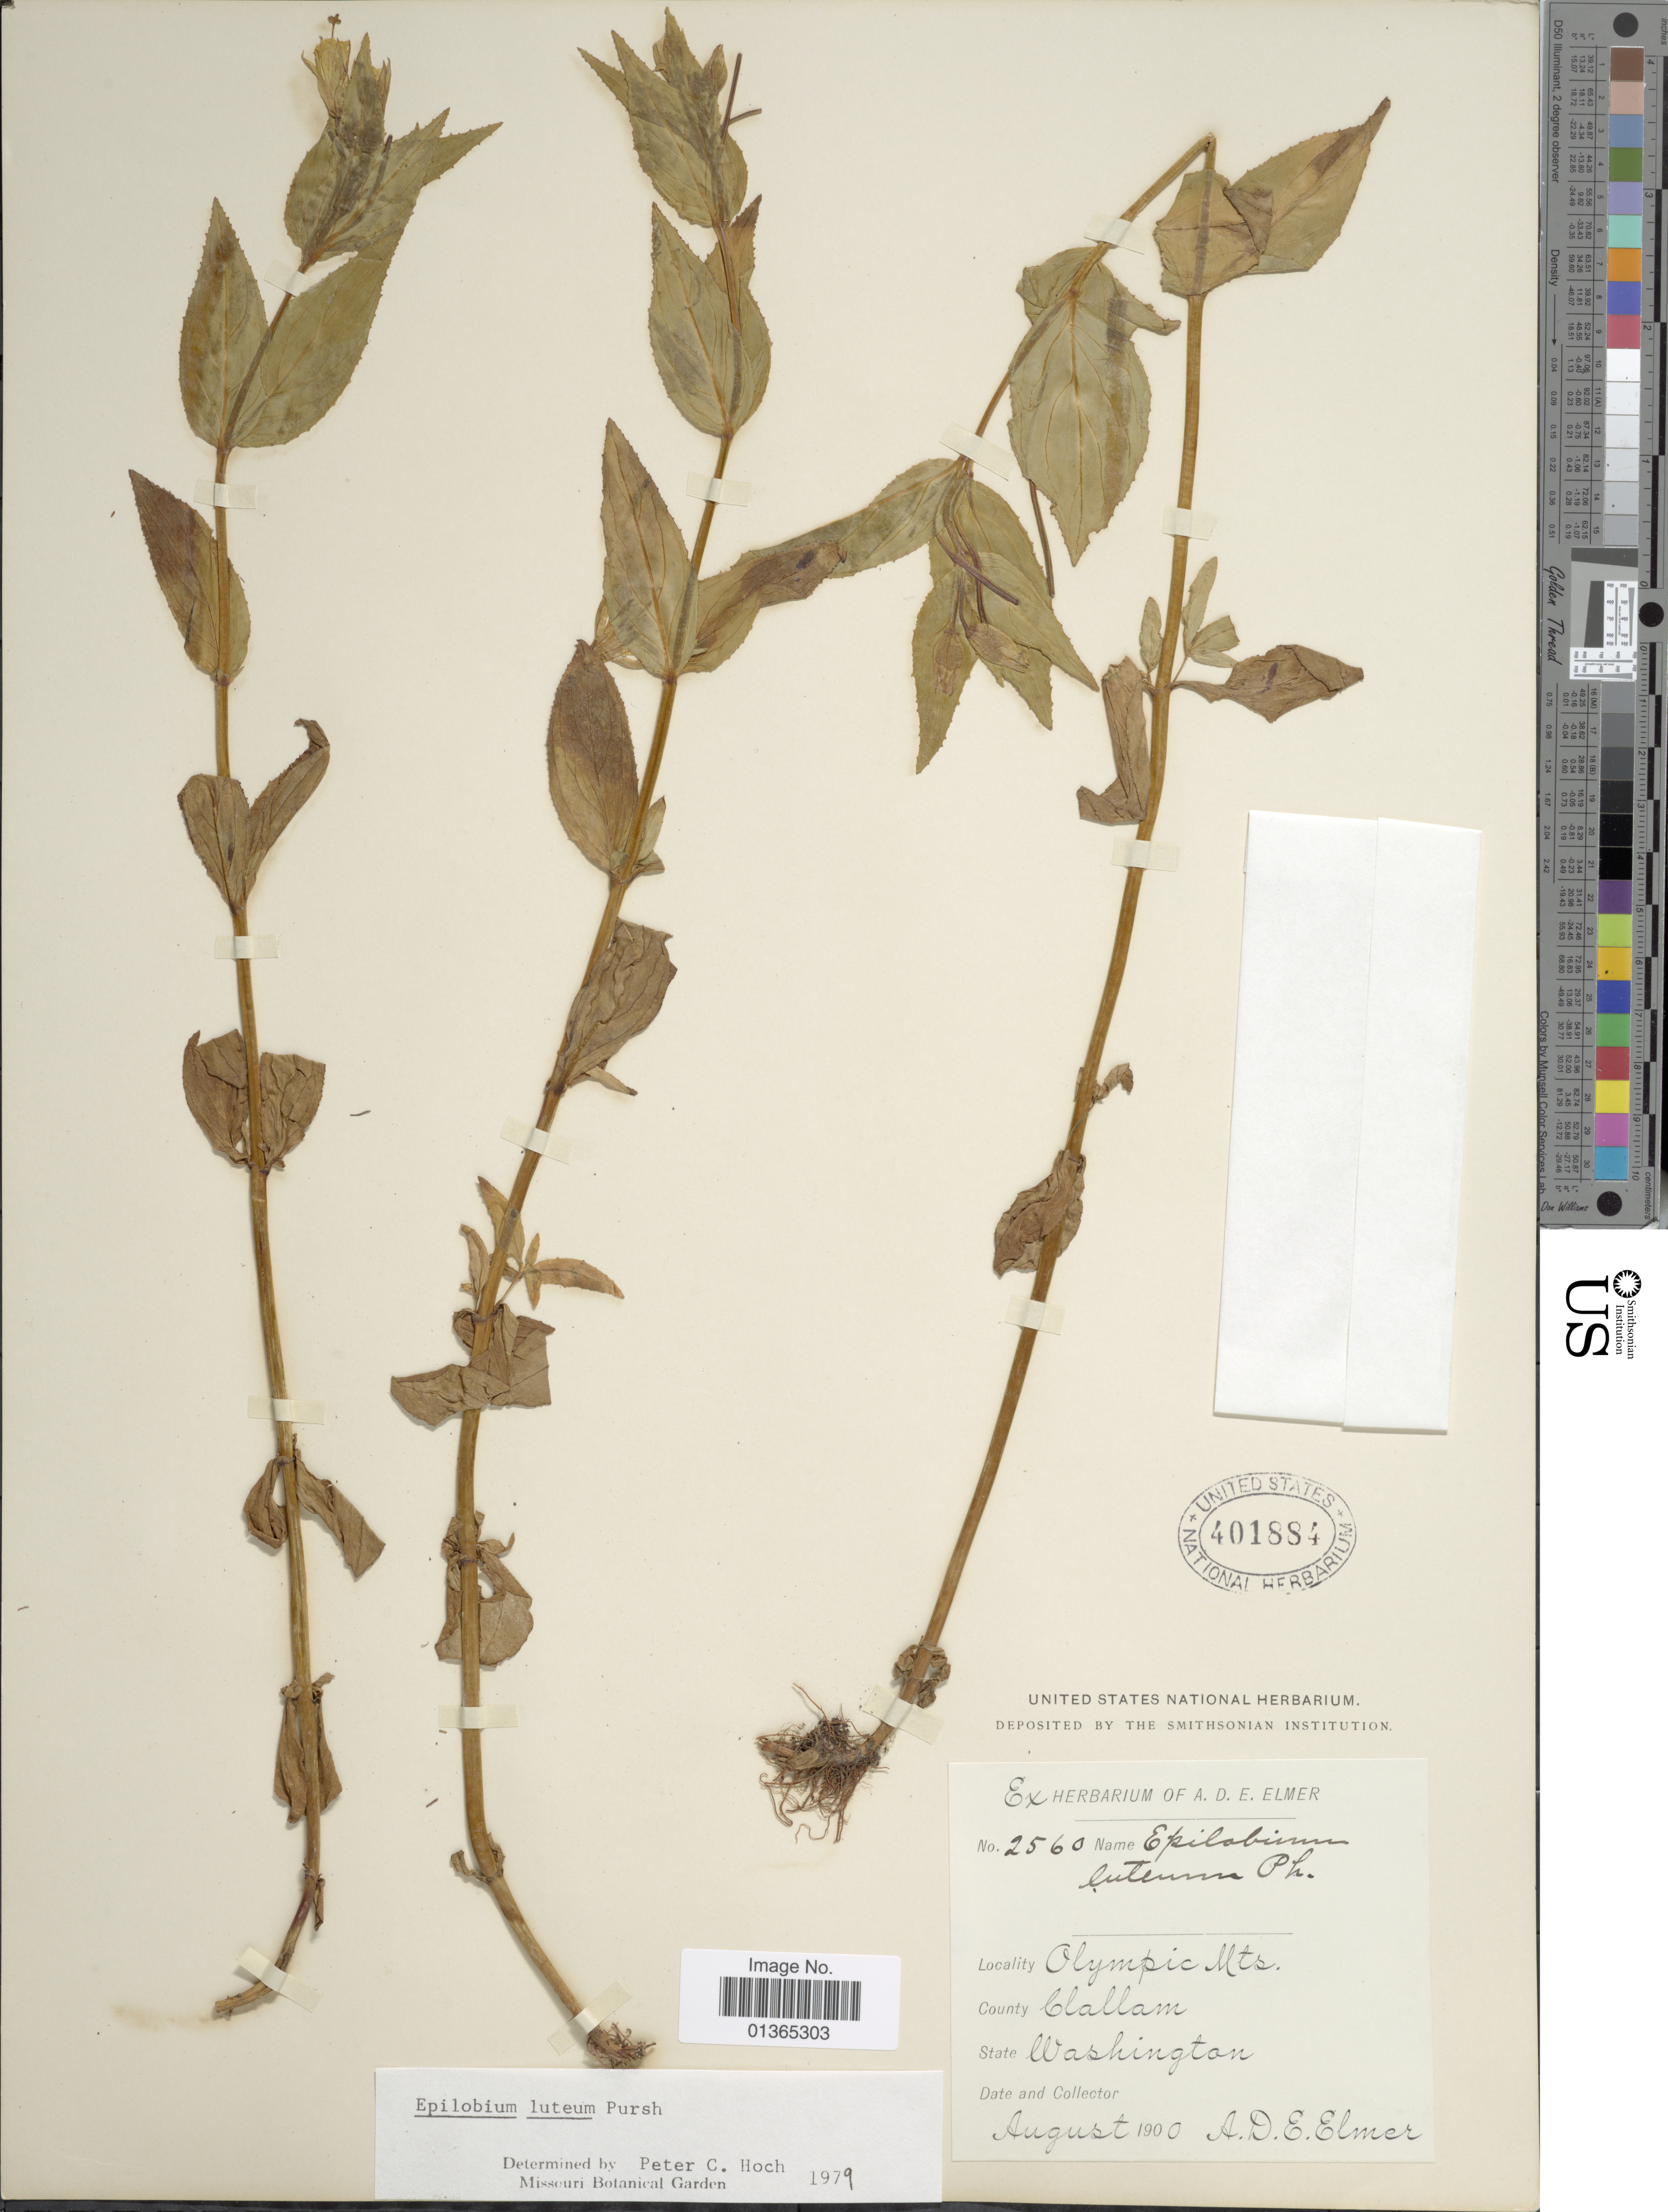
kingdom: Plantae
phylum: Tracheophyta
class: Magnoliopsida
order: Myrtales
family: Onagraceae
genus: Epilobium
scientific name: Epilobium luteum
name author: Pursh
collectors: A. D. E. Elmer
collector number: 2560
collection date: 1900-08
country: United States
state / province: Washington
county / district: Clallam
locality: Olymic Mts. County Clallam.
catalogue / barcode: US 401884